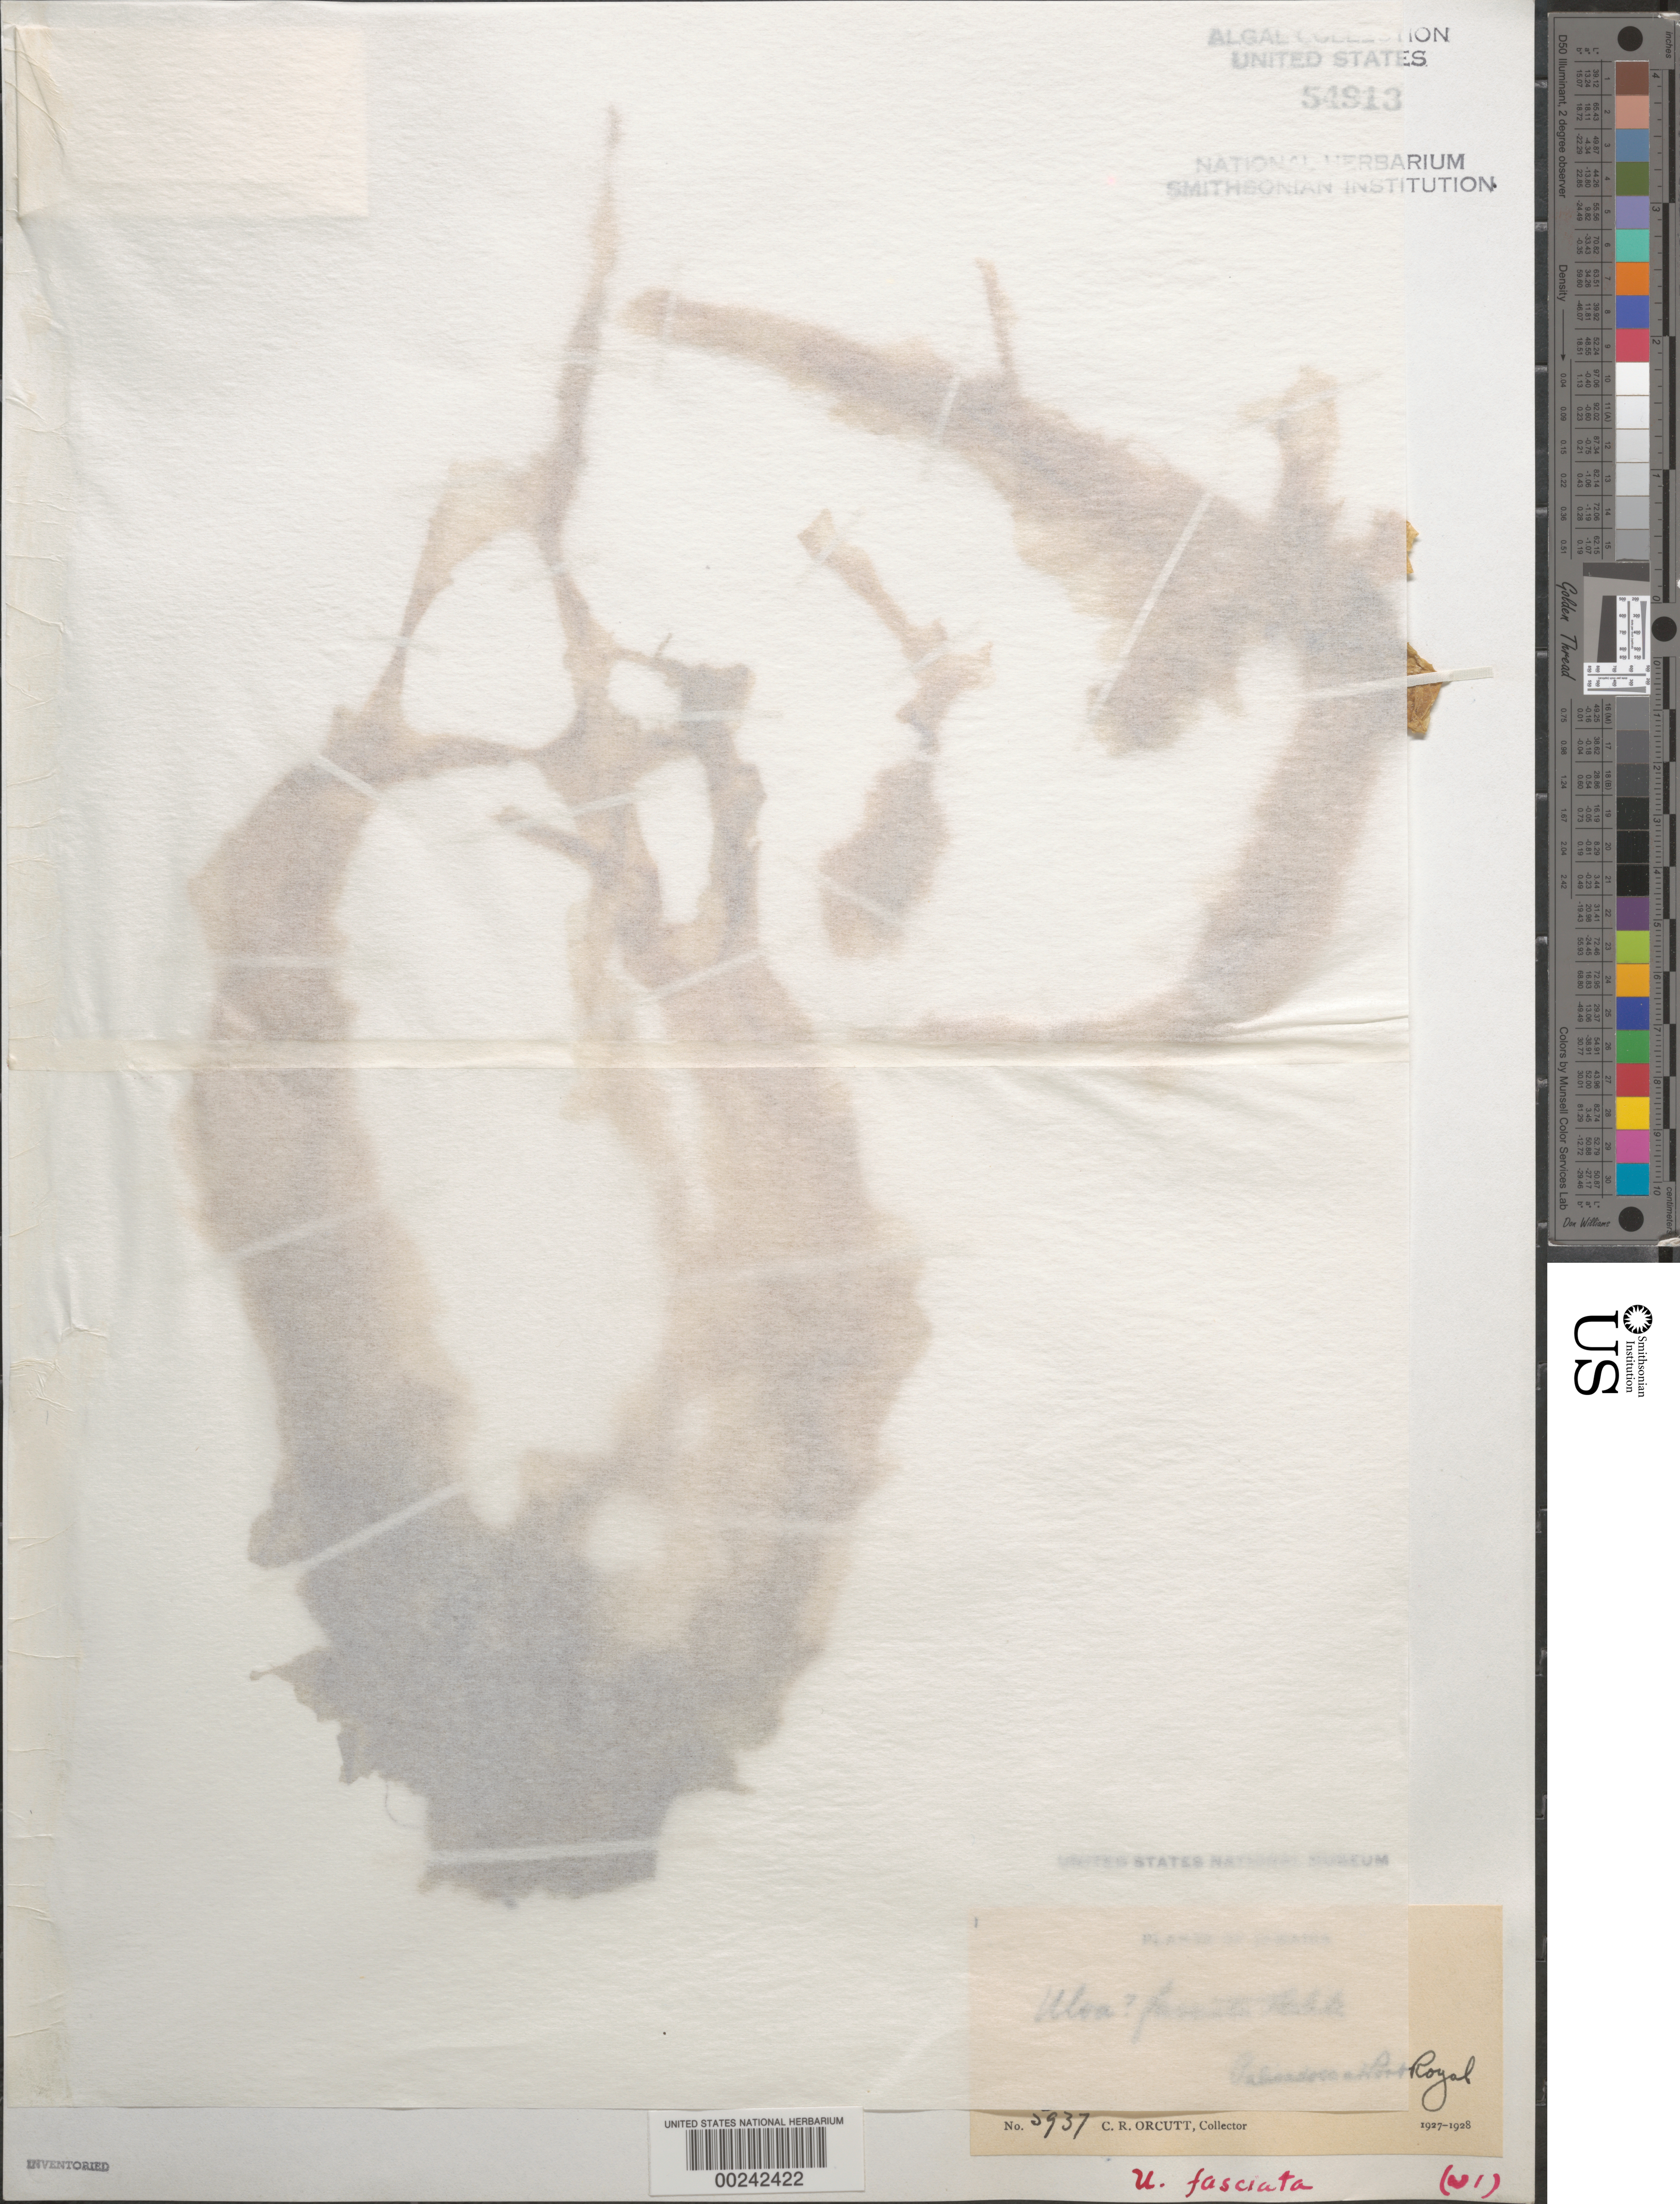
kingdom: Plantae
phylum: Chlorophyta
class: Ulvophyceae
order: Ulvales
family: Ulvaceae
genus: Ulva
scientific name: Ulva lactuca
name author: L.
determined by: Algae name updating Project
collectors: C. R. Orcutt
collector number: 5937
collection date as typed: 1927 OR -- --- 1928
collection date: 1927 or 1928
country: Jamaica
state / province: Kingston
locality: Port royal, palisadoes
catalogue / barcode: US 54913